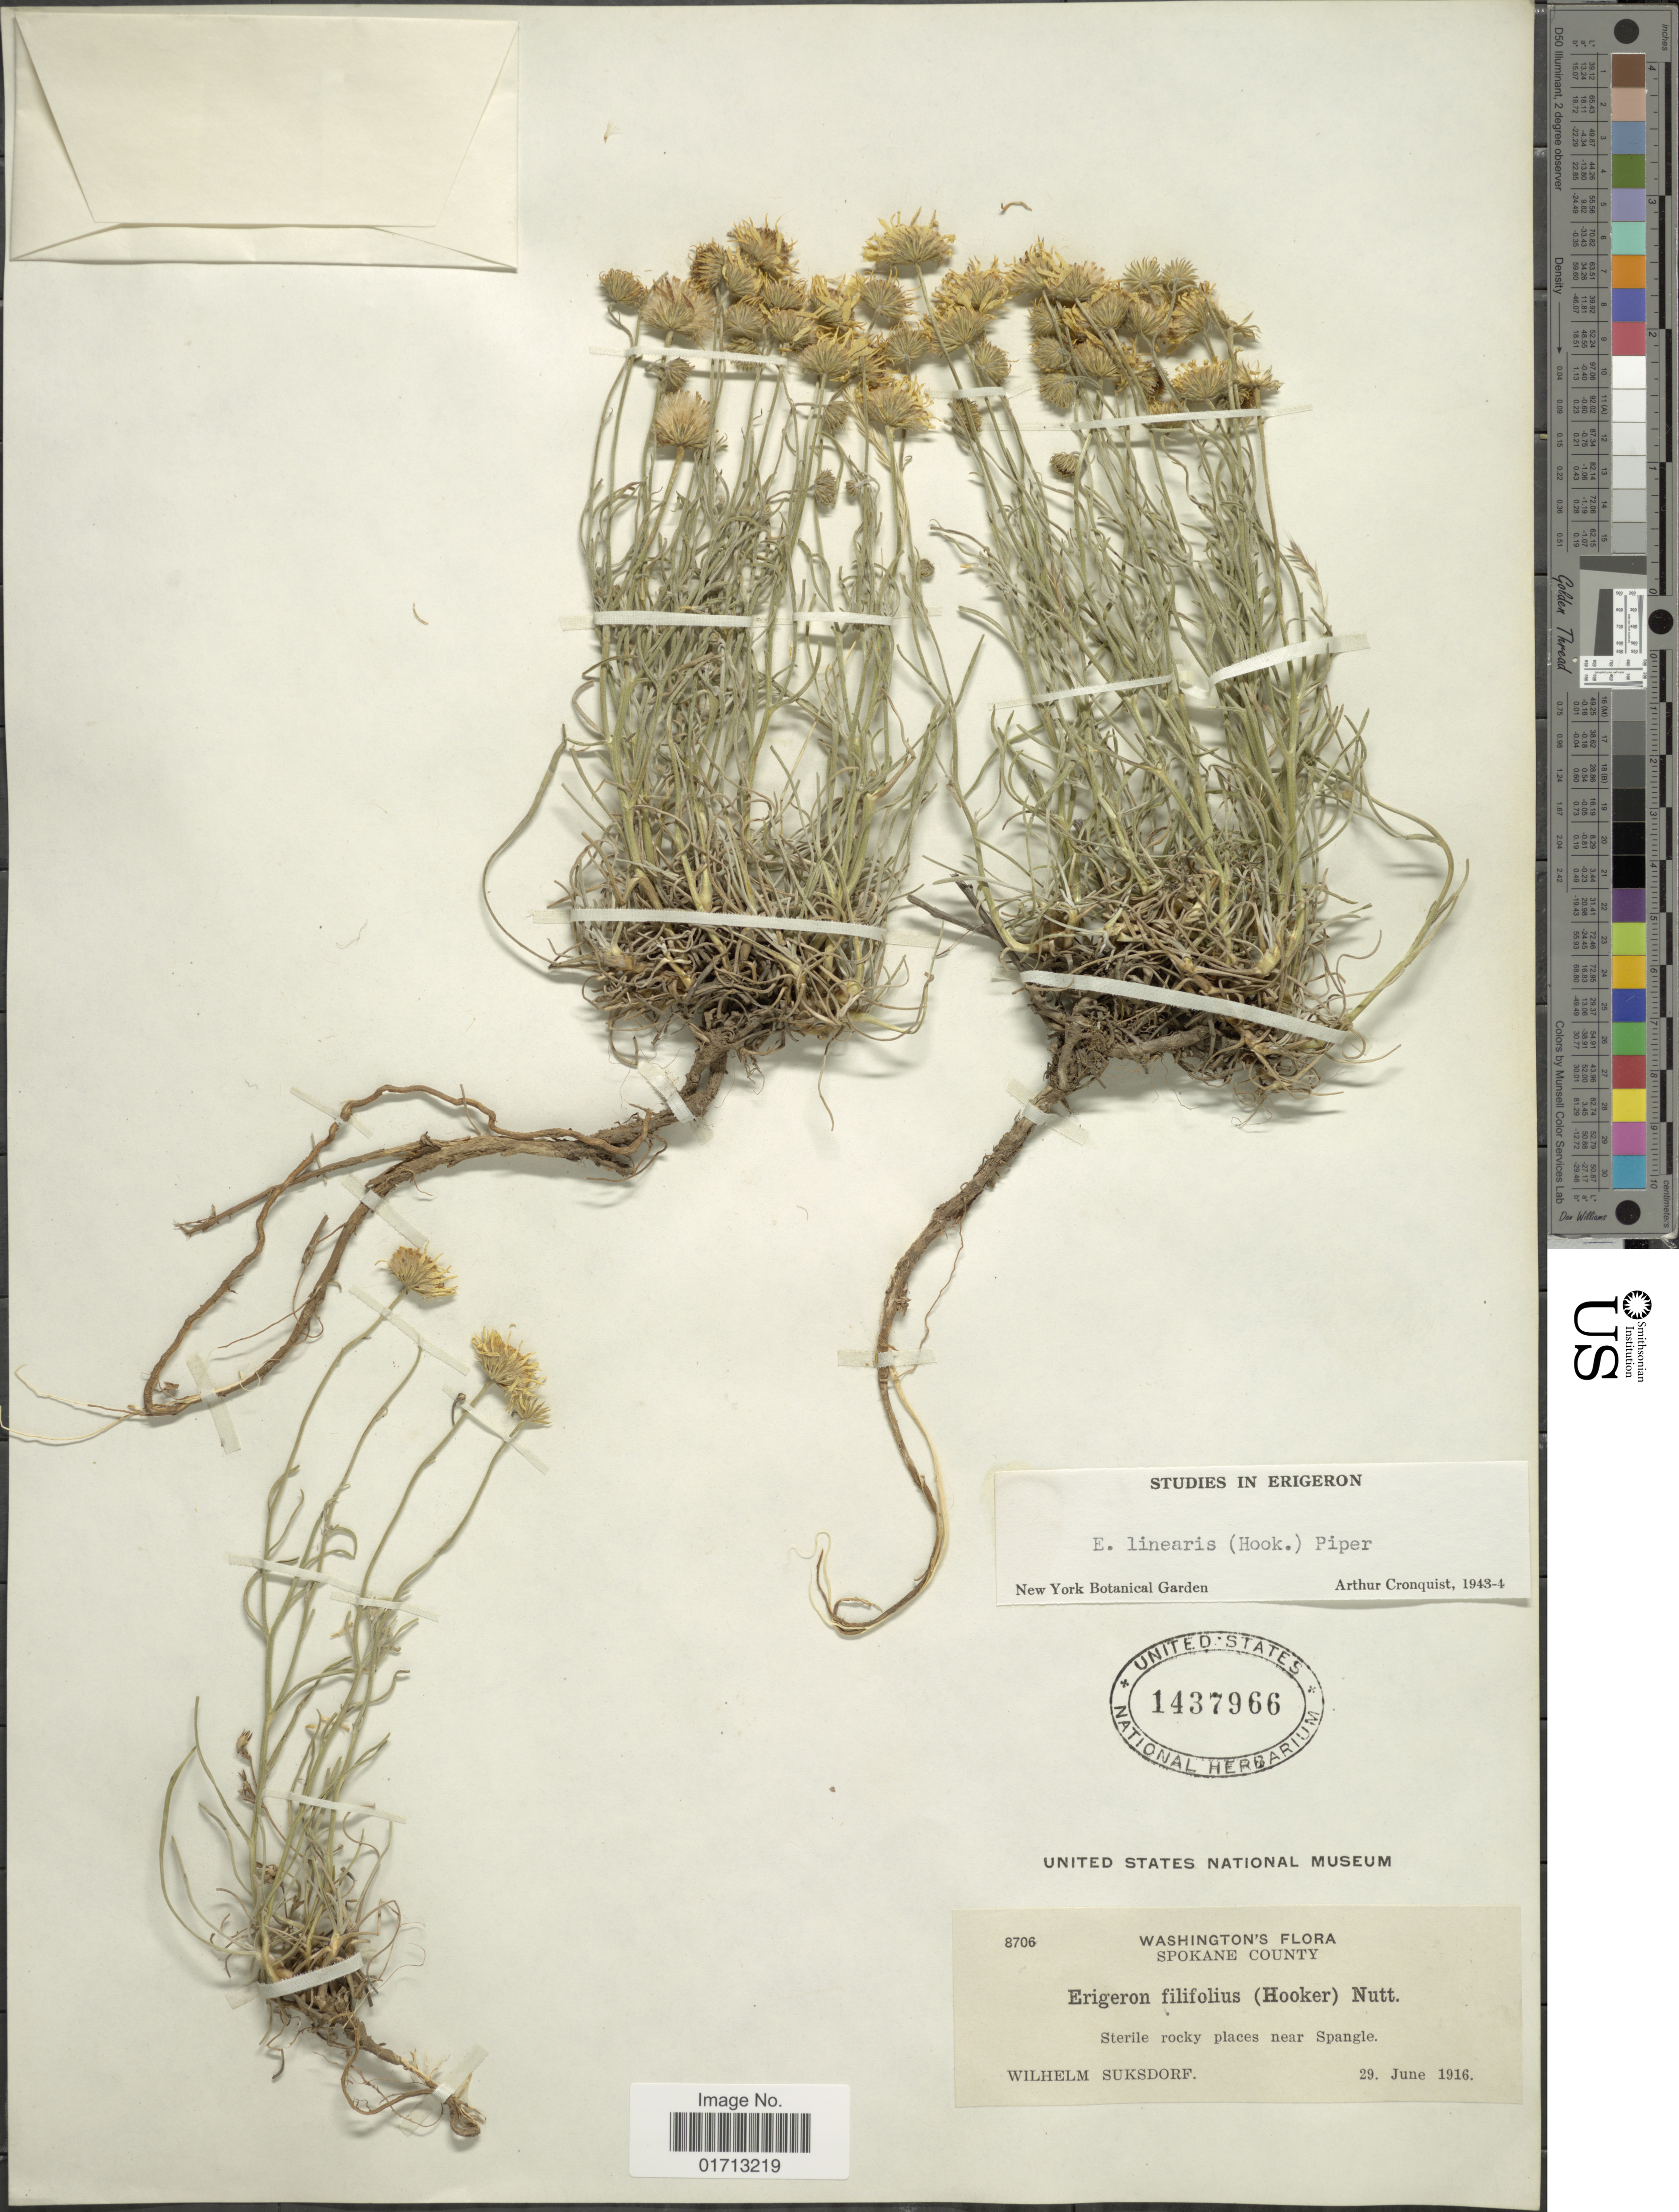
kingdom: Plantae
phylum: Tracheophyta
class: Magnoliopsida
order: Asterales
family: Asteraceae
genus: Erigeron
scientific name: Erigeron linearis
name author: (Hook.) Piper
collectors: W. N. Suksdorf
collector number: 8706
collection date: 1916-06-29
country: United States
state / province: Washington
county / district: Spokane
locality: Spokane County. near Spangle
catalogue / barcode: US 1437966